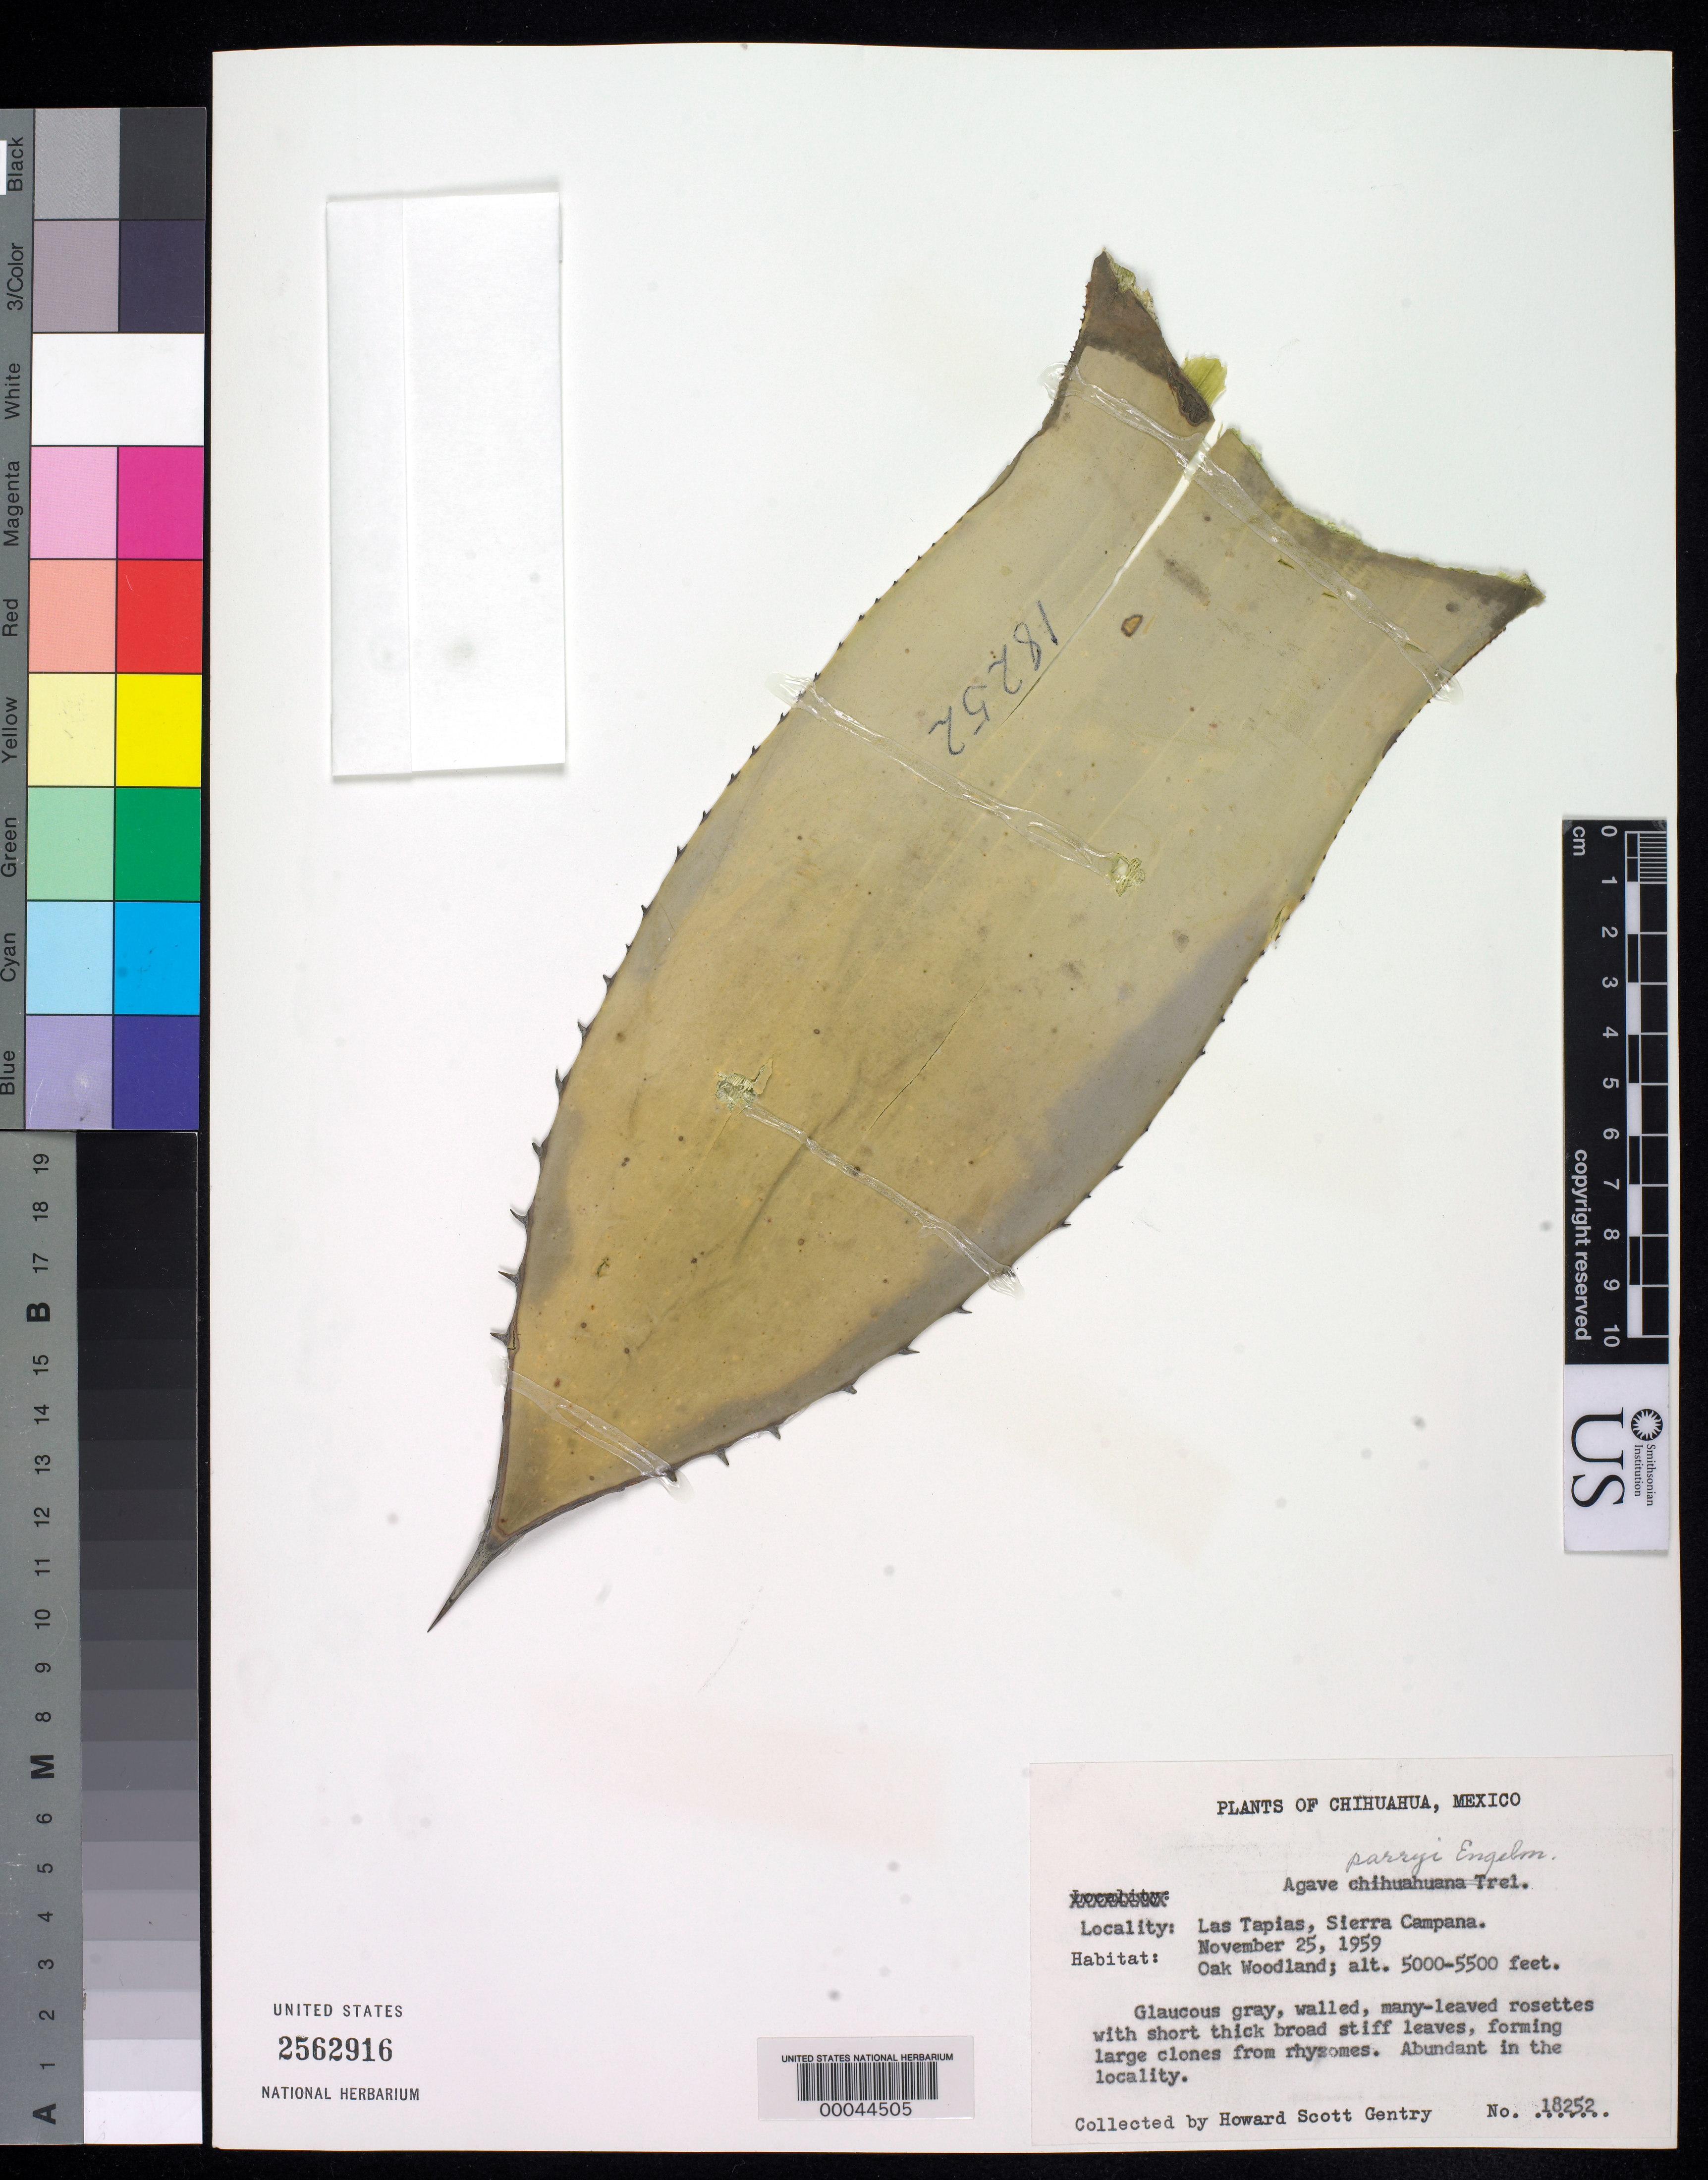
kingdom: Plantae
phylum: Tracheophyta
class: Liliopsida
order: Asparagales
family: Asparagaceae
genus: Agave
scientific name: Agave parryi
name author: Engelm.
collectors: H. S. Gentry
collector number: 18252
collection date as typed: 25 Nov 1959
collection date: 1959-11-25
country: Mexico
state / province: Chihuahua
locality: Las Tapias, Sierra Campana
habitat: Oak woodland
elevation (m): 1524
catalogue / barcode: US 2562916